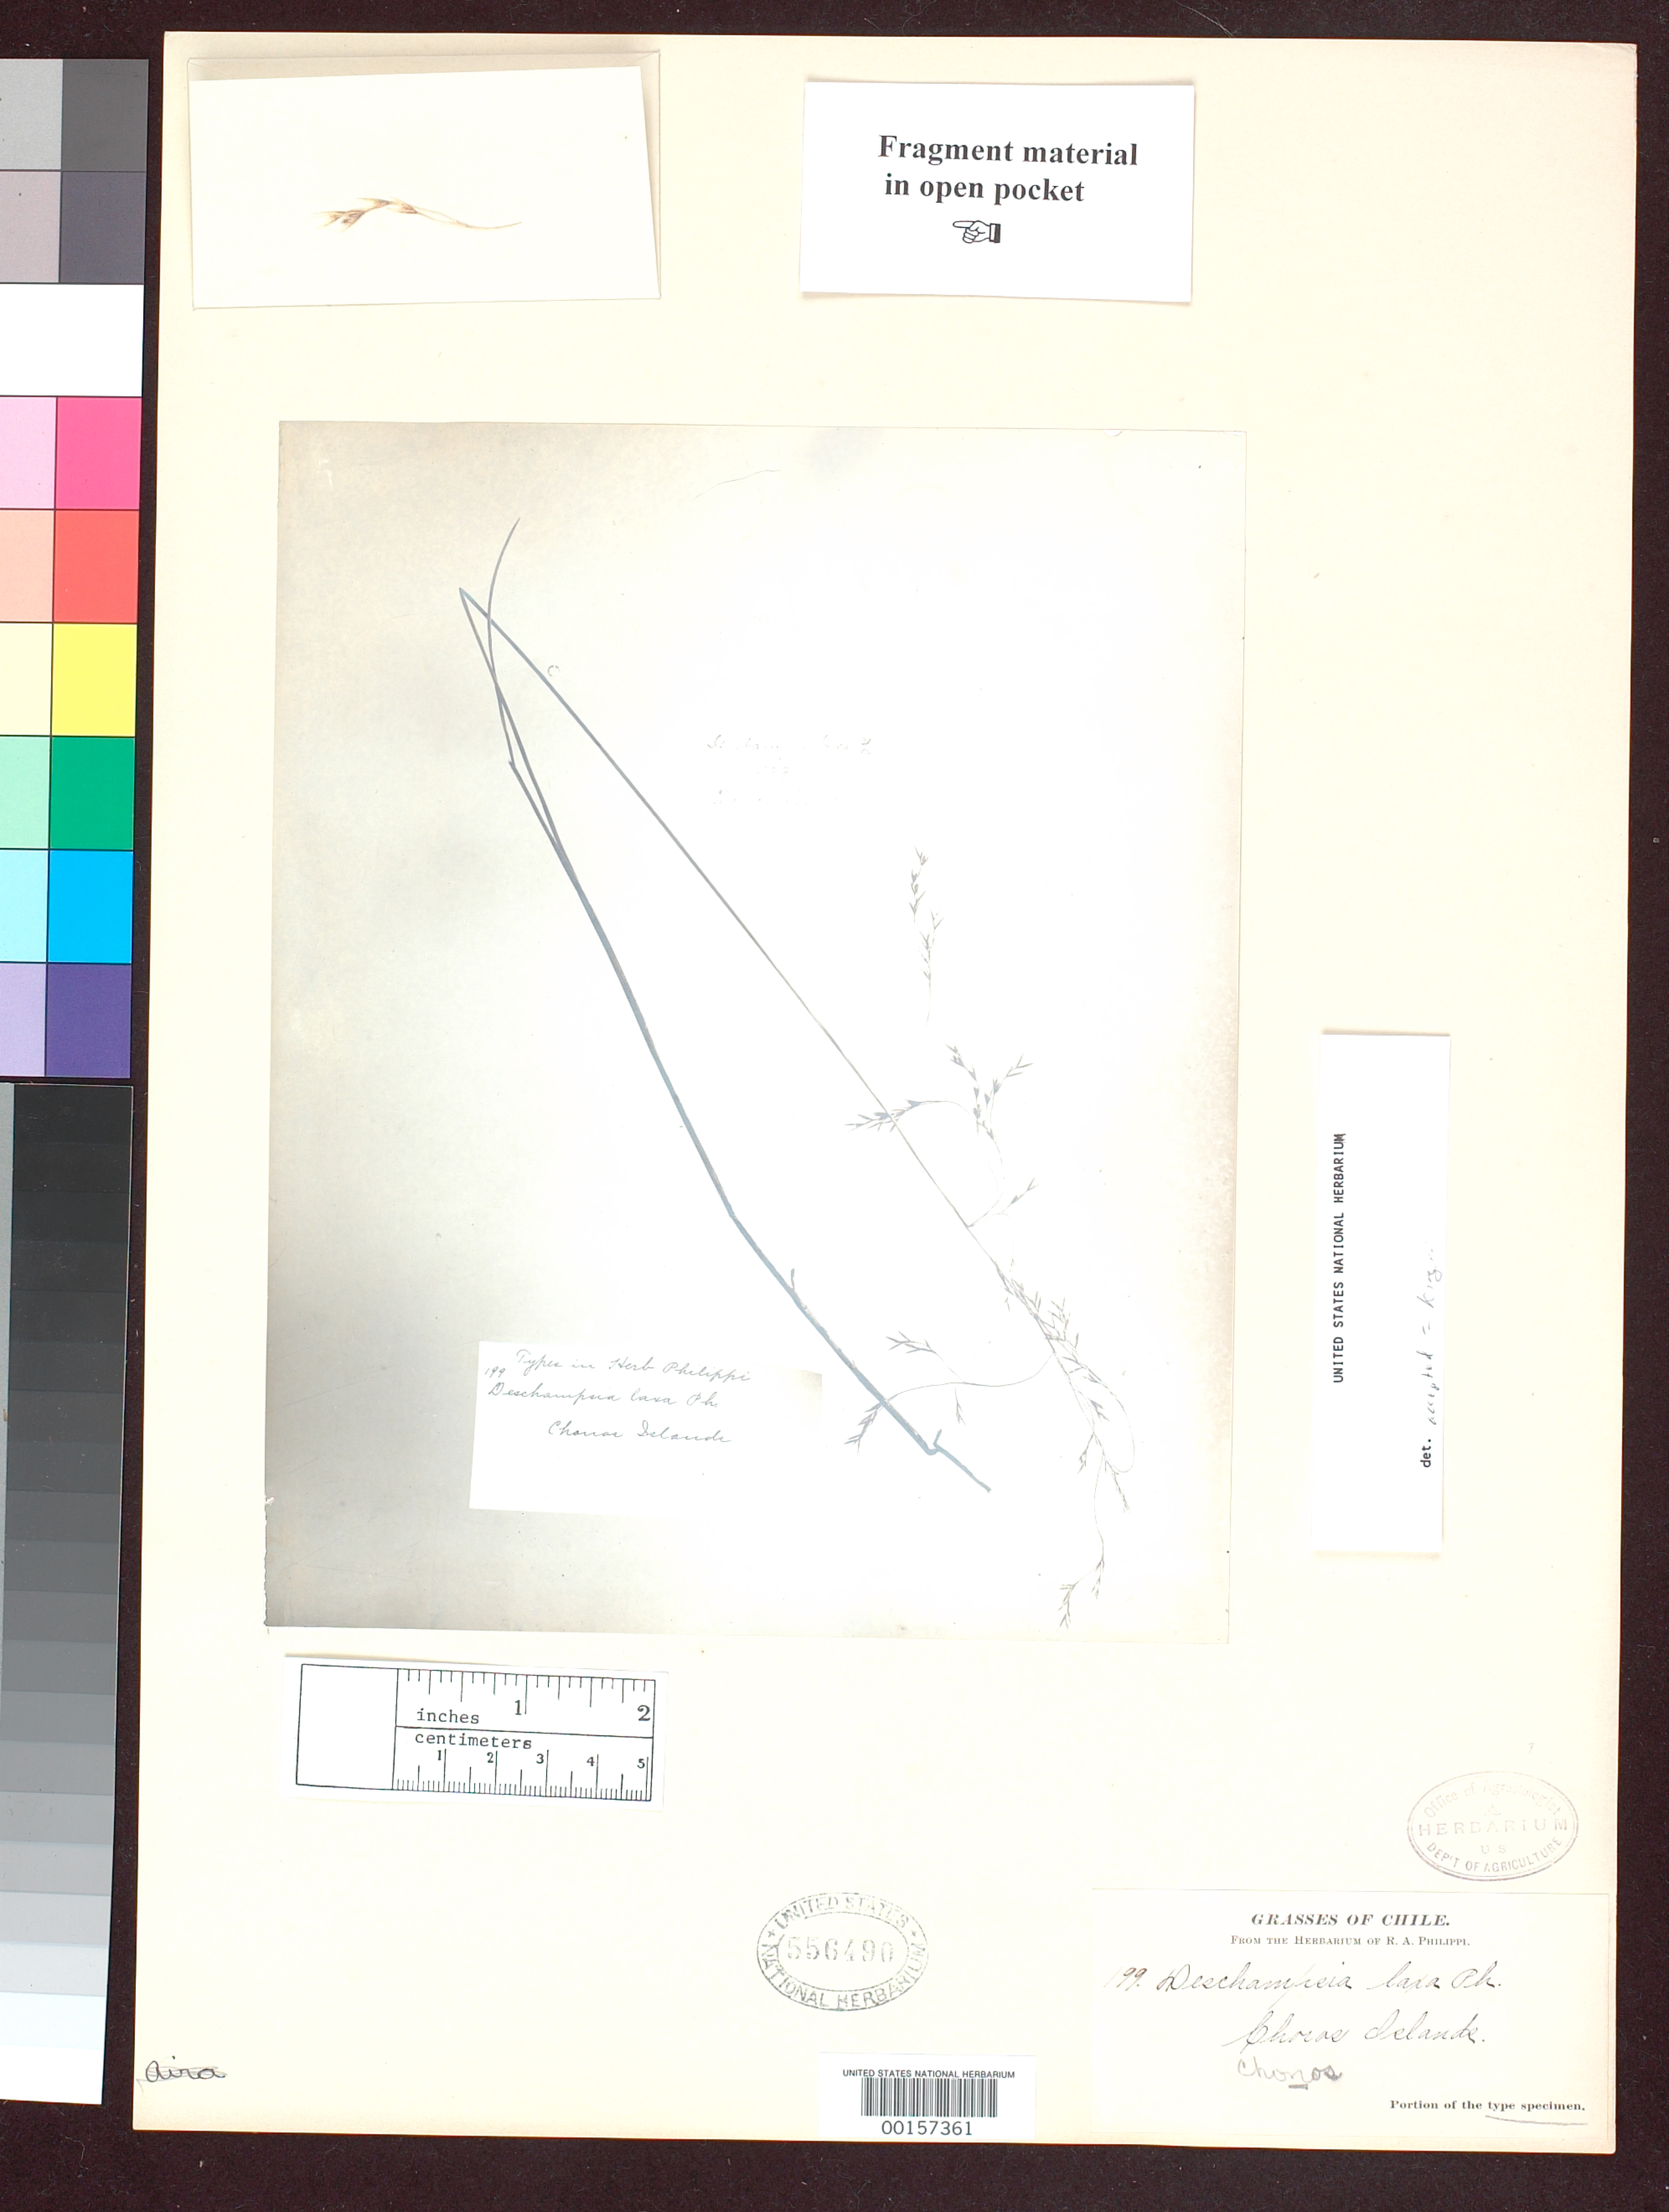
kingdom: Plantae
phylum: Tracheophyta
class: Liliopsida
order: Poales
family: Poaceae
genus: Deschampsia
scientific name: Deschampsia laxa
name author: Phil.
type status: Type Fragment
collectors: R. A. Philippi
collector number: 199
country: Chile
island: Guaytecas Island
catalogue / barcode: US 556490